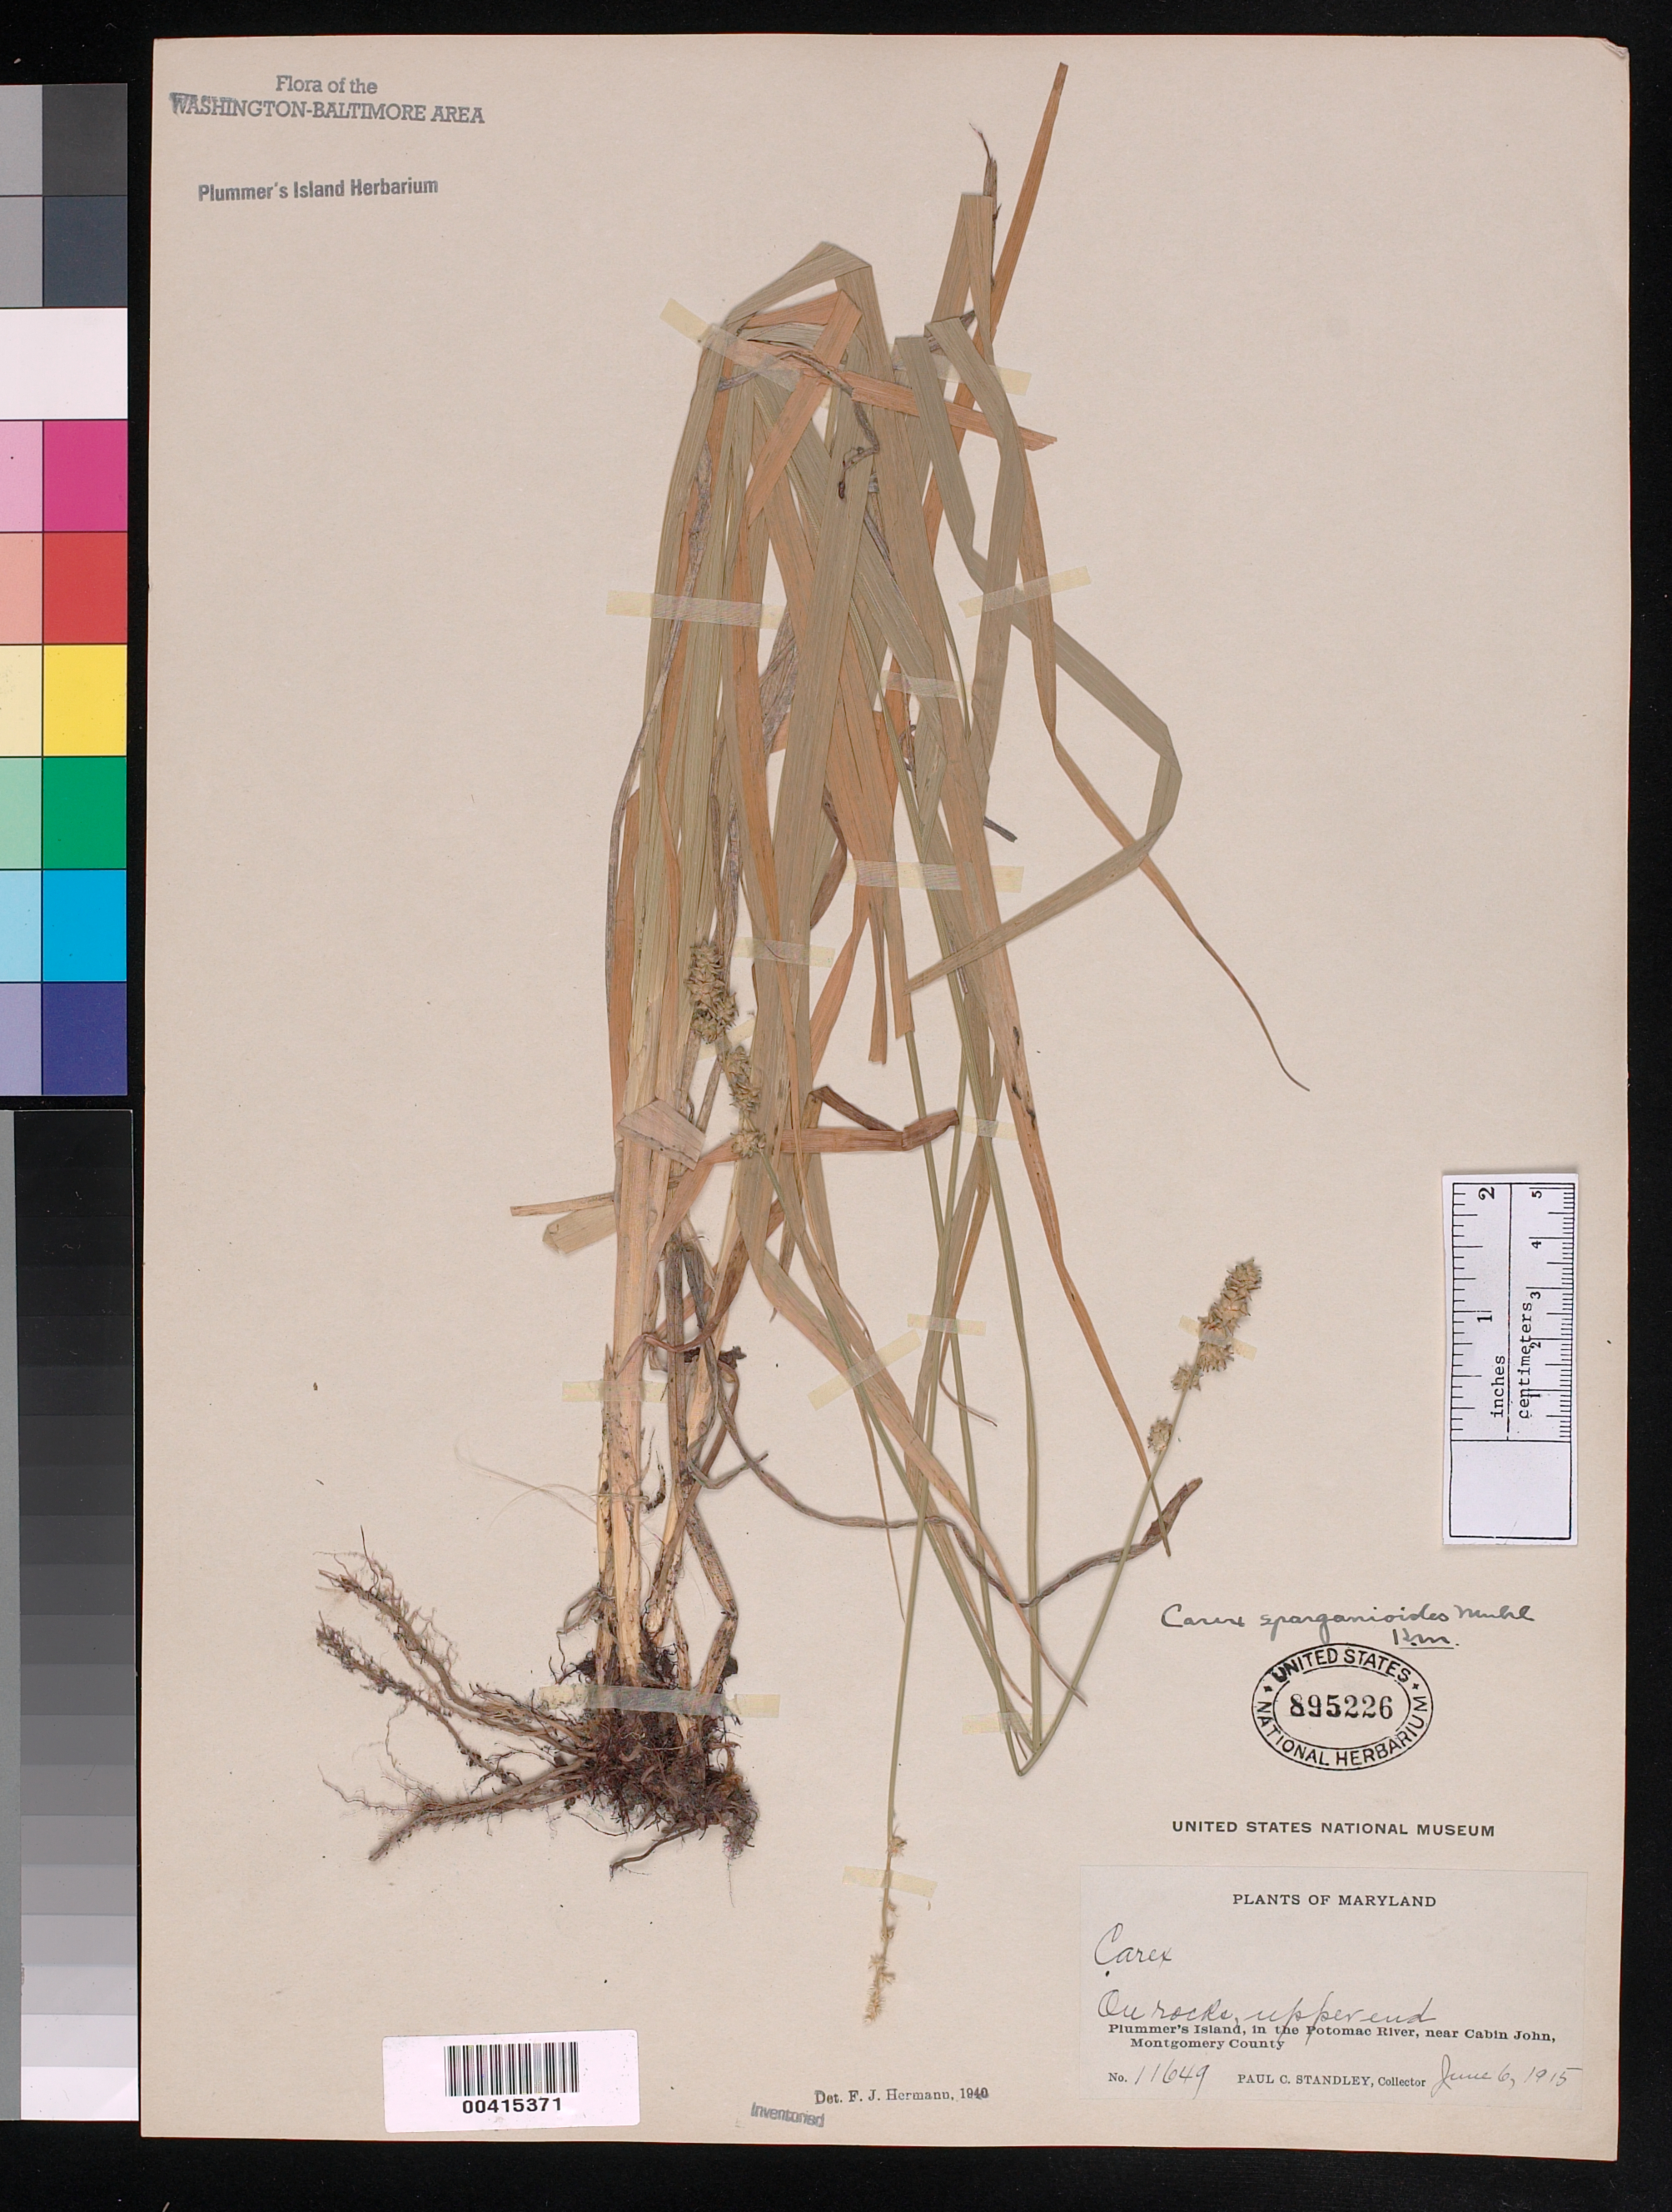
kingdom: Plantae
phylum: Tracheophyta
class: Liliopsida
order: Poales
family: Cyperaceae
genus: Carex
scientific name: Carex sparganioides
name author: Muhl. ex Willd.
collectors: P. C. Standley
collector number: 11649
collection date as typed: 06 Jun 1915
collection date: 1915-06-06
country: United States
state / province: Maryland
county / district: Montgomery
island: Plummers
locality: Plummer's Island; Upper End Plummers Island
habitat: On rocks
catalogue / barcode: US 895226